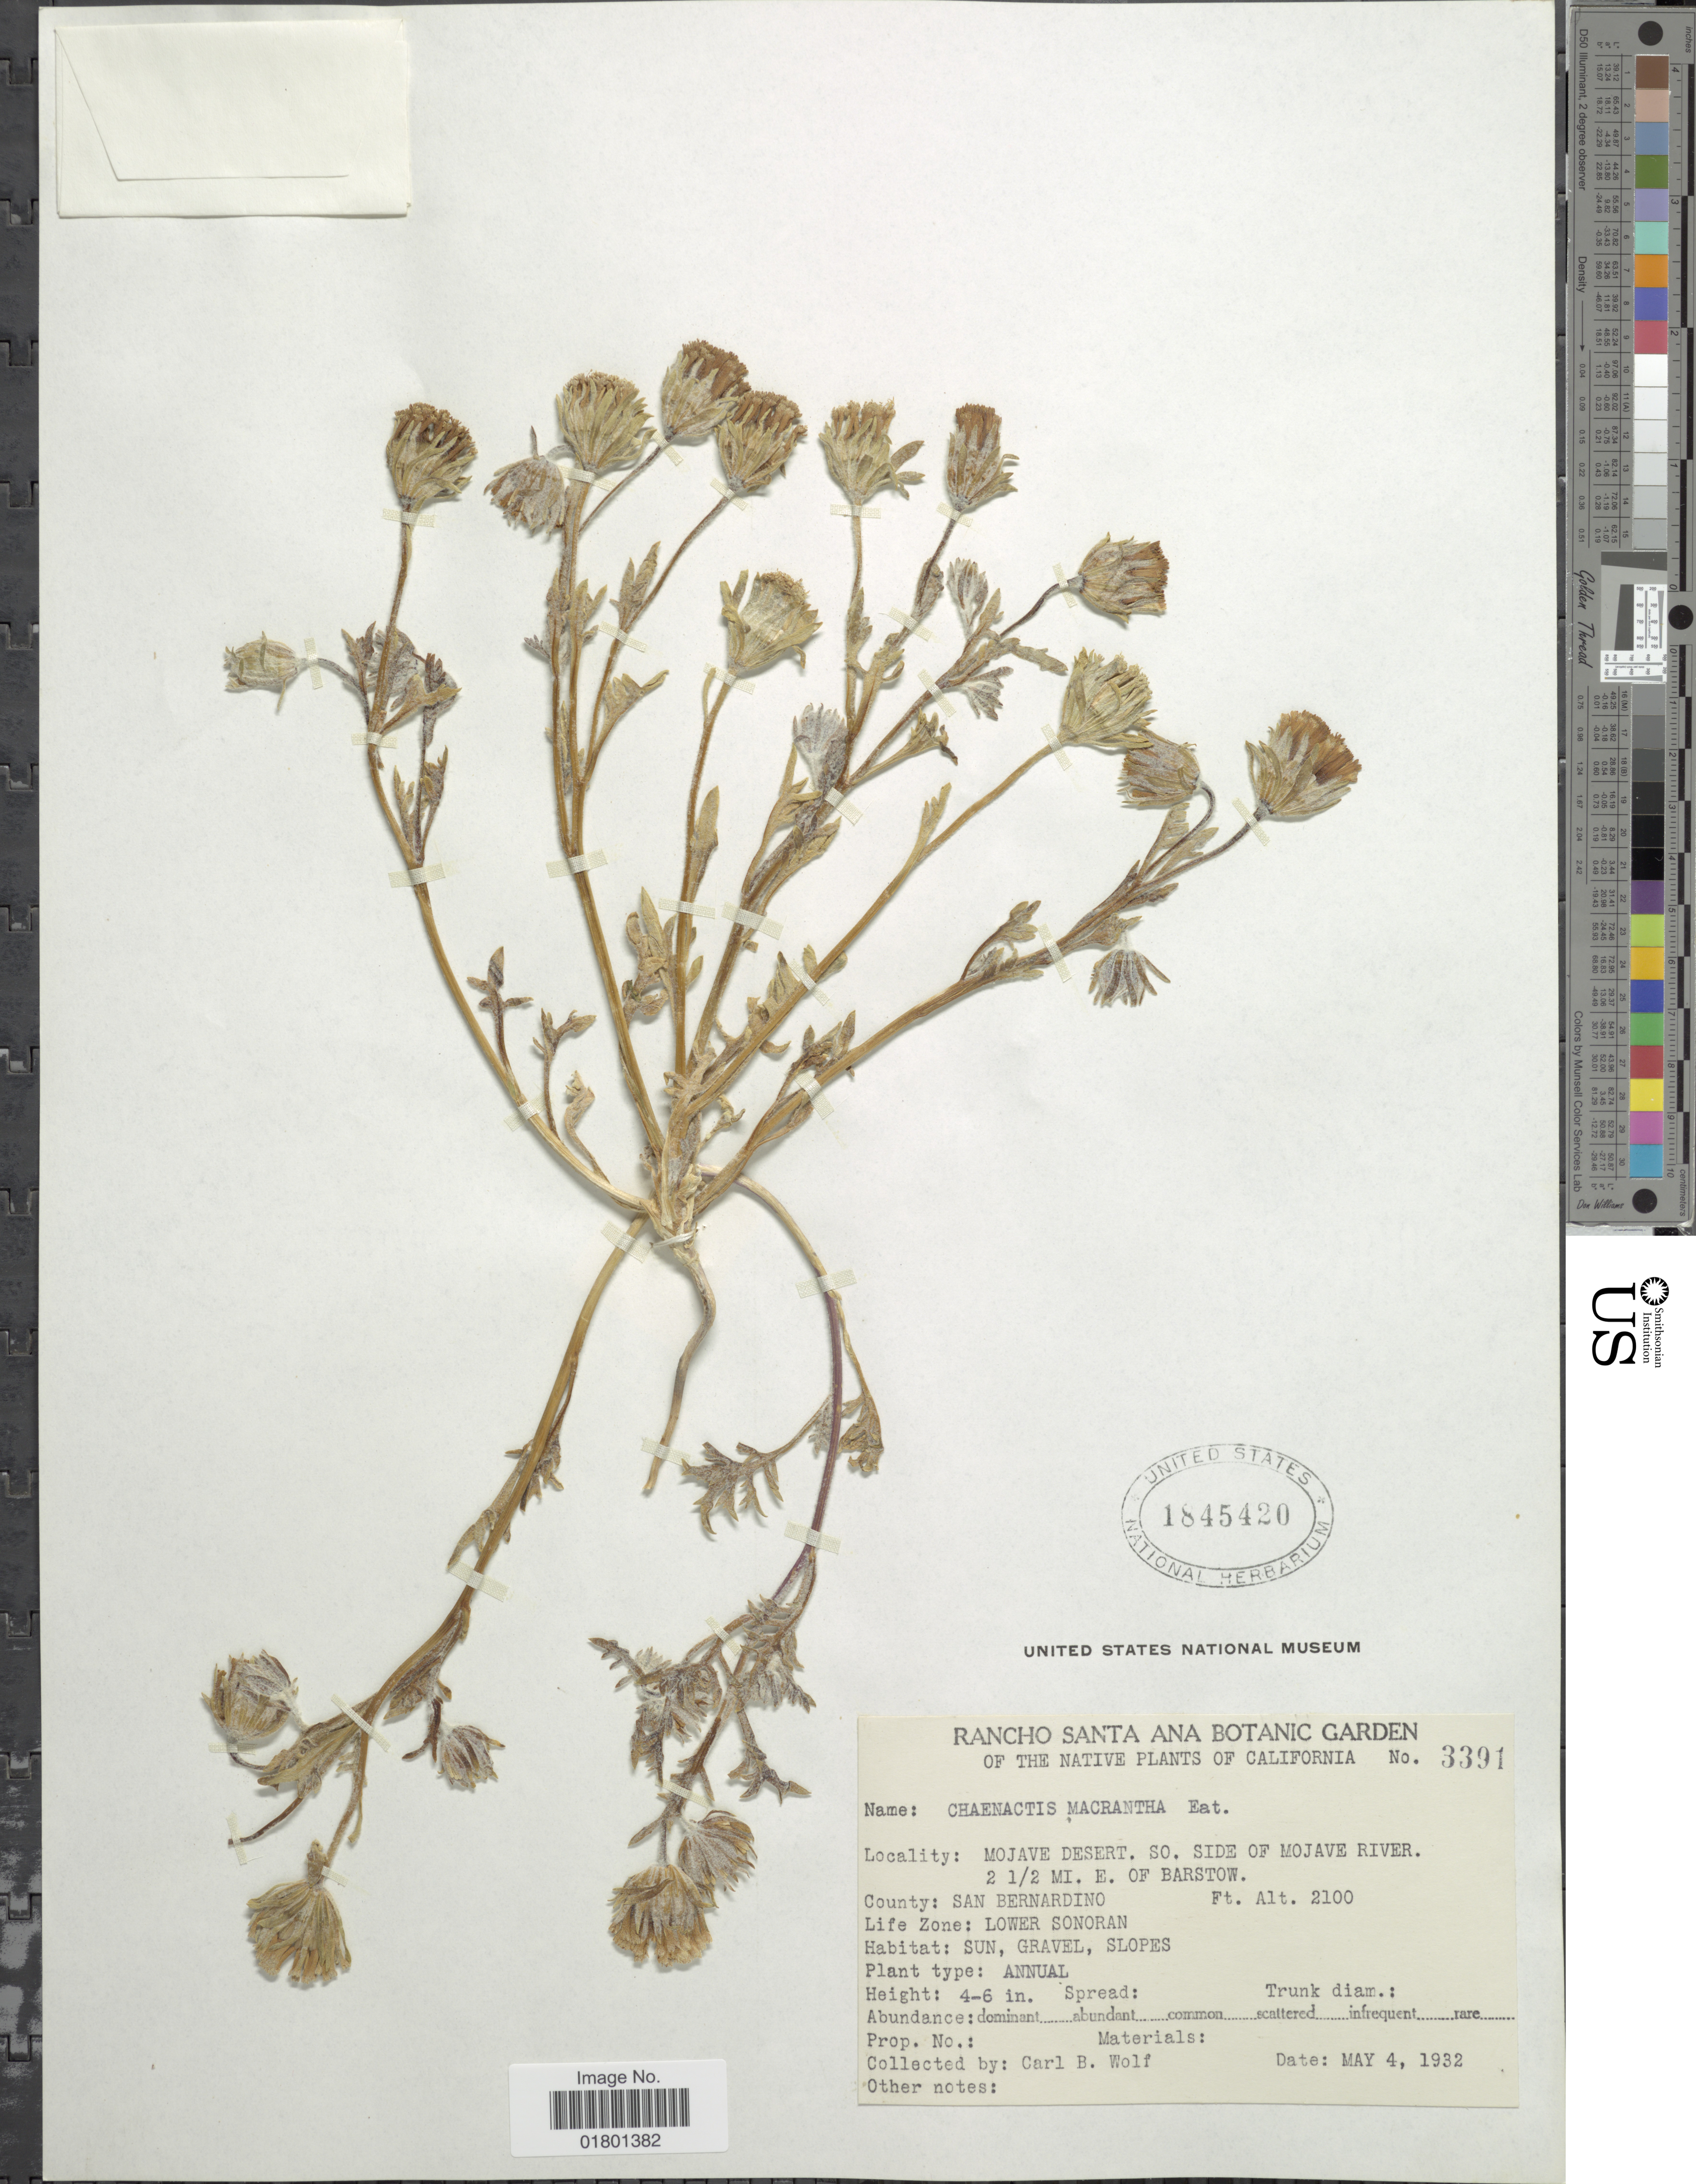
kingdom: Plantae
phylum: Tracheophyta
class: Magnoliopsida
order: Asterales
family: Asteraceae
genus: Chaenactis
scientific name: Chaenactis macrantha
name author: D.C. Eaton in C. King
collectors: C. B. Wolf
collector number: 3391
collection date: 1932-05-04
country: United States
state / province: California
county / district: San Bernardino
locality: Mojave Desert, So. Side of Mojave River, 2½ mi. E. of Barstow, County: San Bernardino, Life Zone: Lower Sonoran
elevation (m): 640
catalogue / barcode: US 1845420